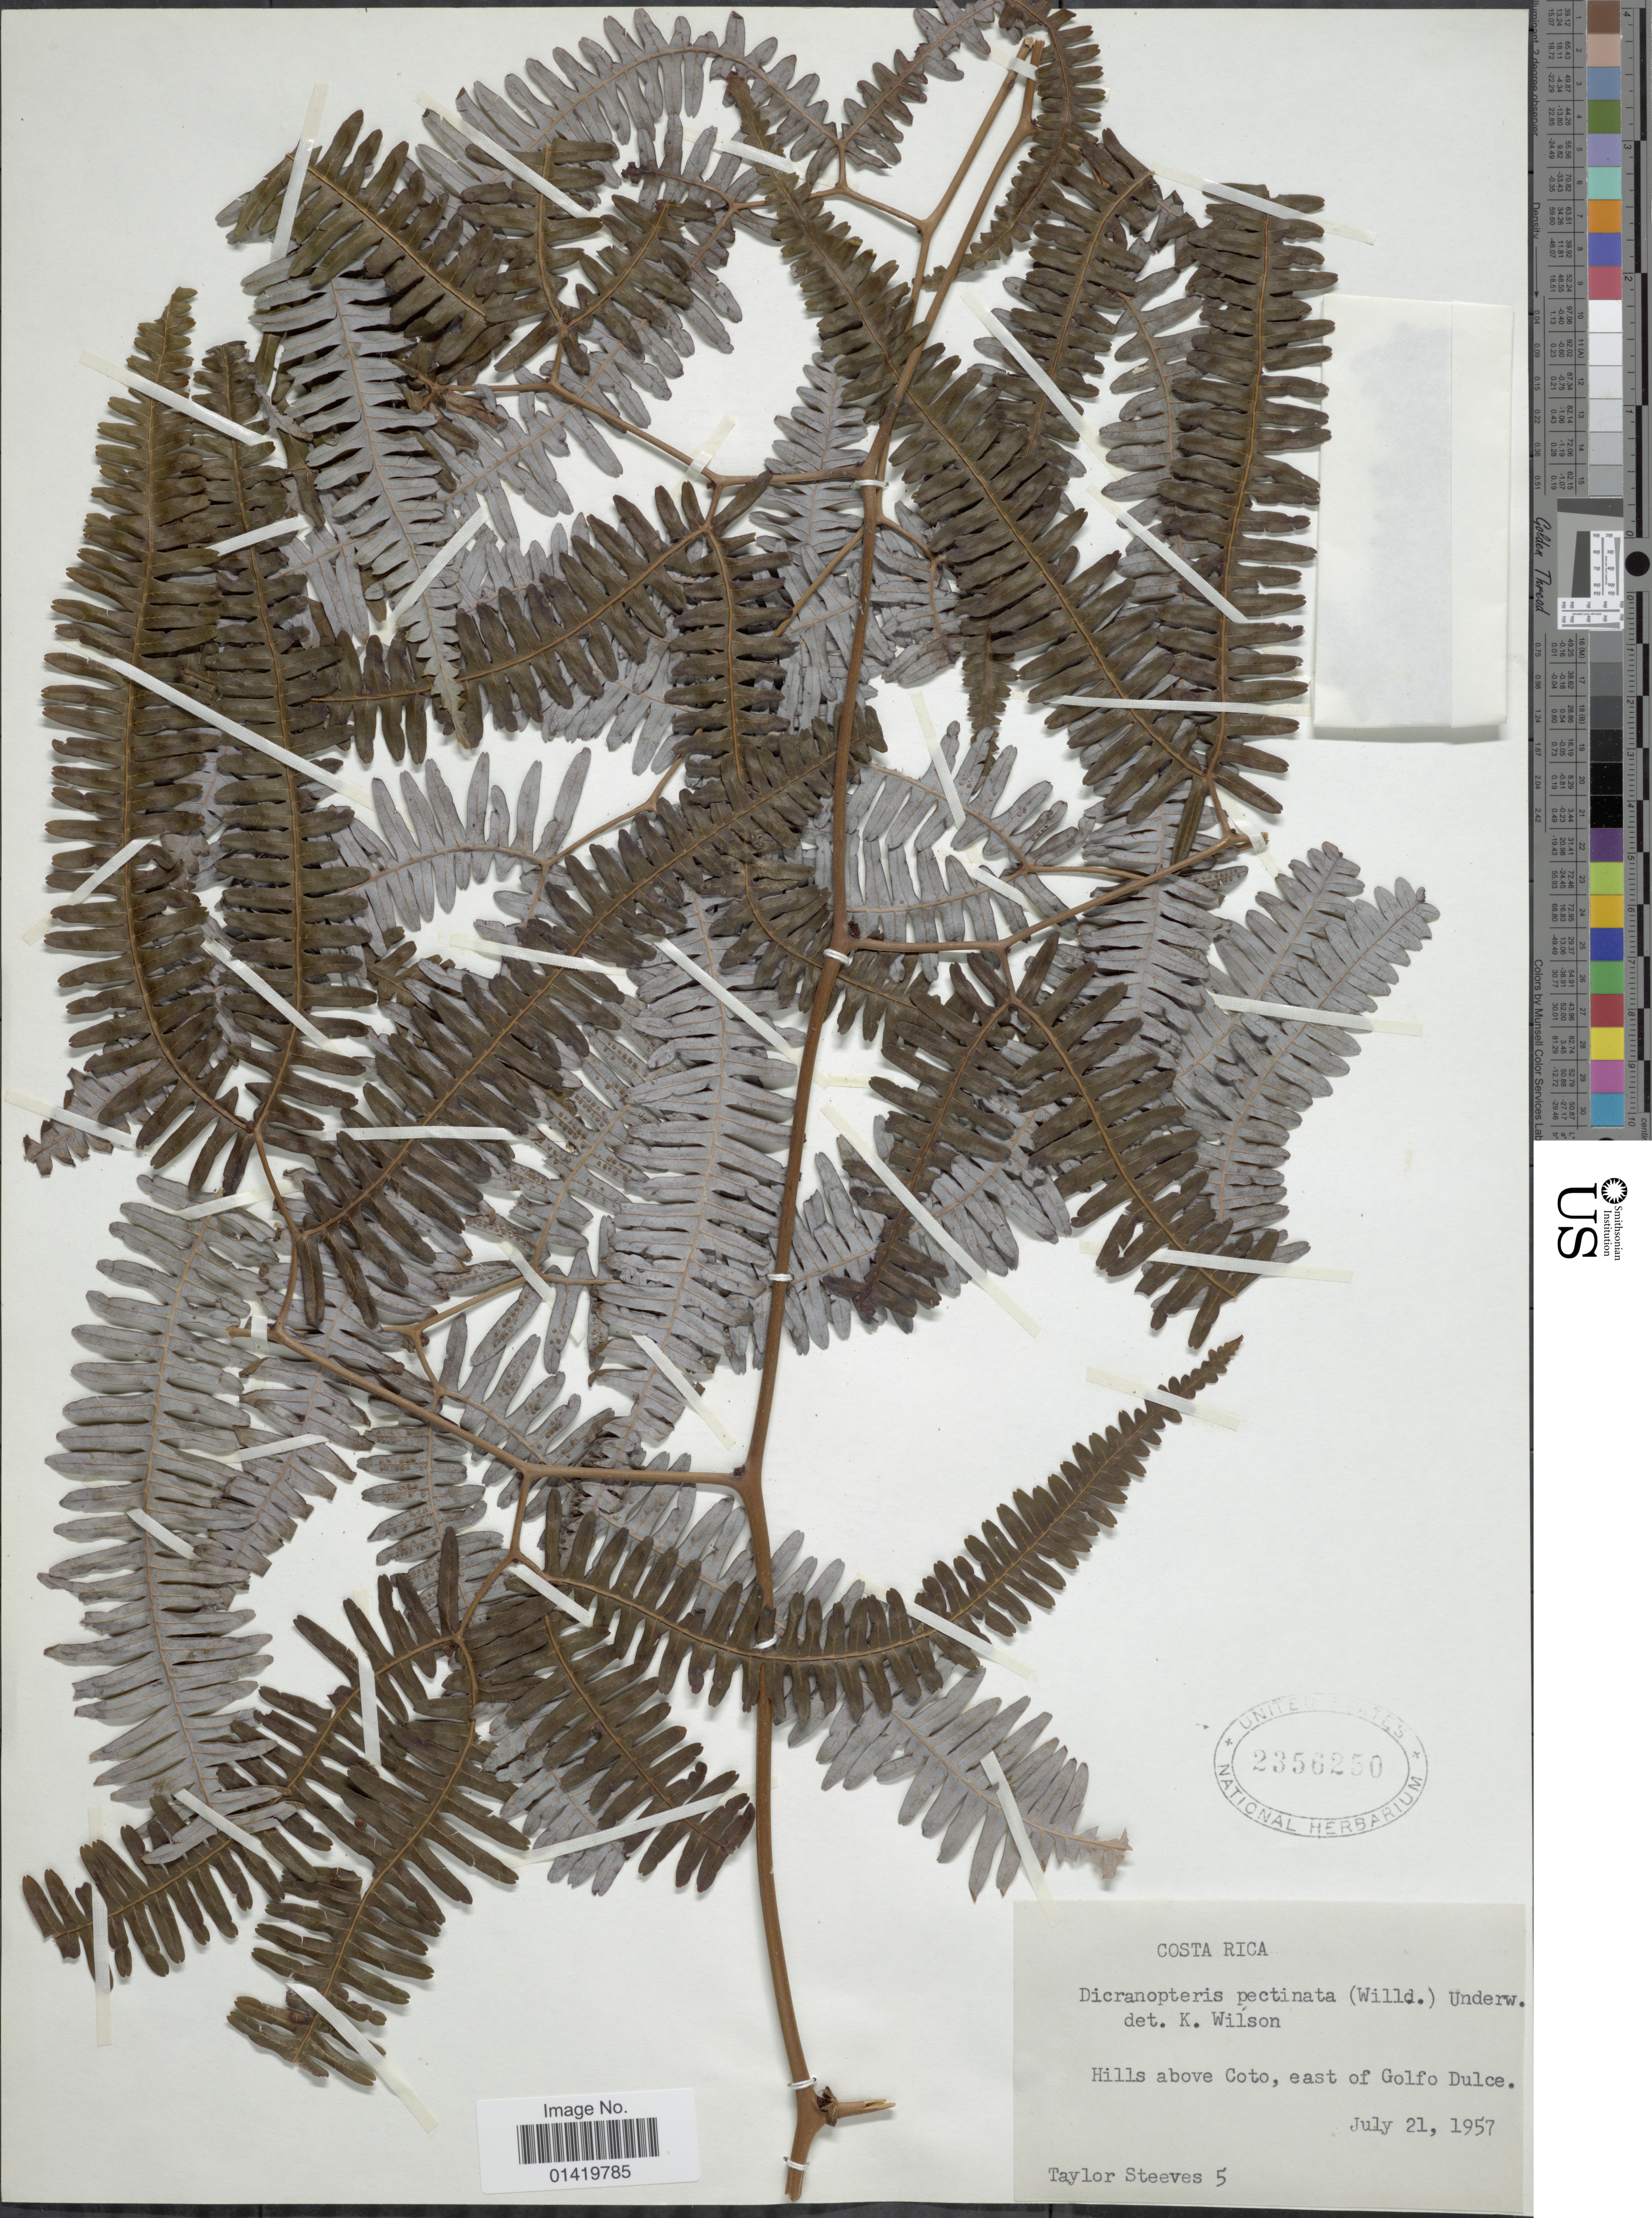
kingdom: Plantae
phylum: Tracheophyta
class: Polypodiopsida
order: Gleicheniales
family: Gleicheniaceae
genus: Gleichenella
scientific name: Gleichenella pectinata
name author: (Willd.) Ching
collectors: T. Steeves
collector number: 5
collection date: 1957-07-21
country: Costa Rica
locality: Hills above Coto, east of Golfo Dulce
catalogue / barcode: US 2356250